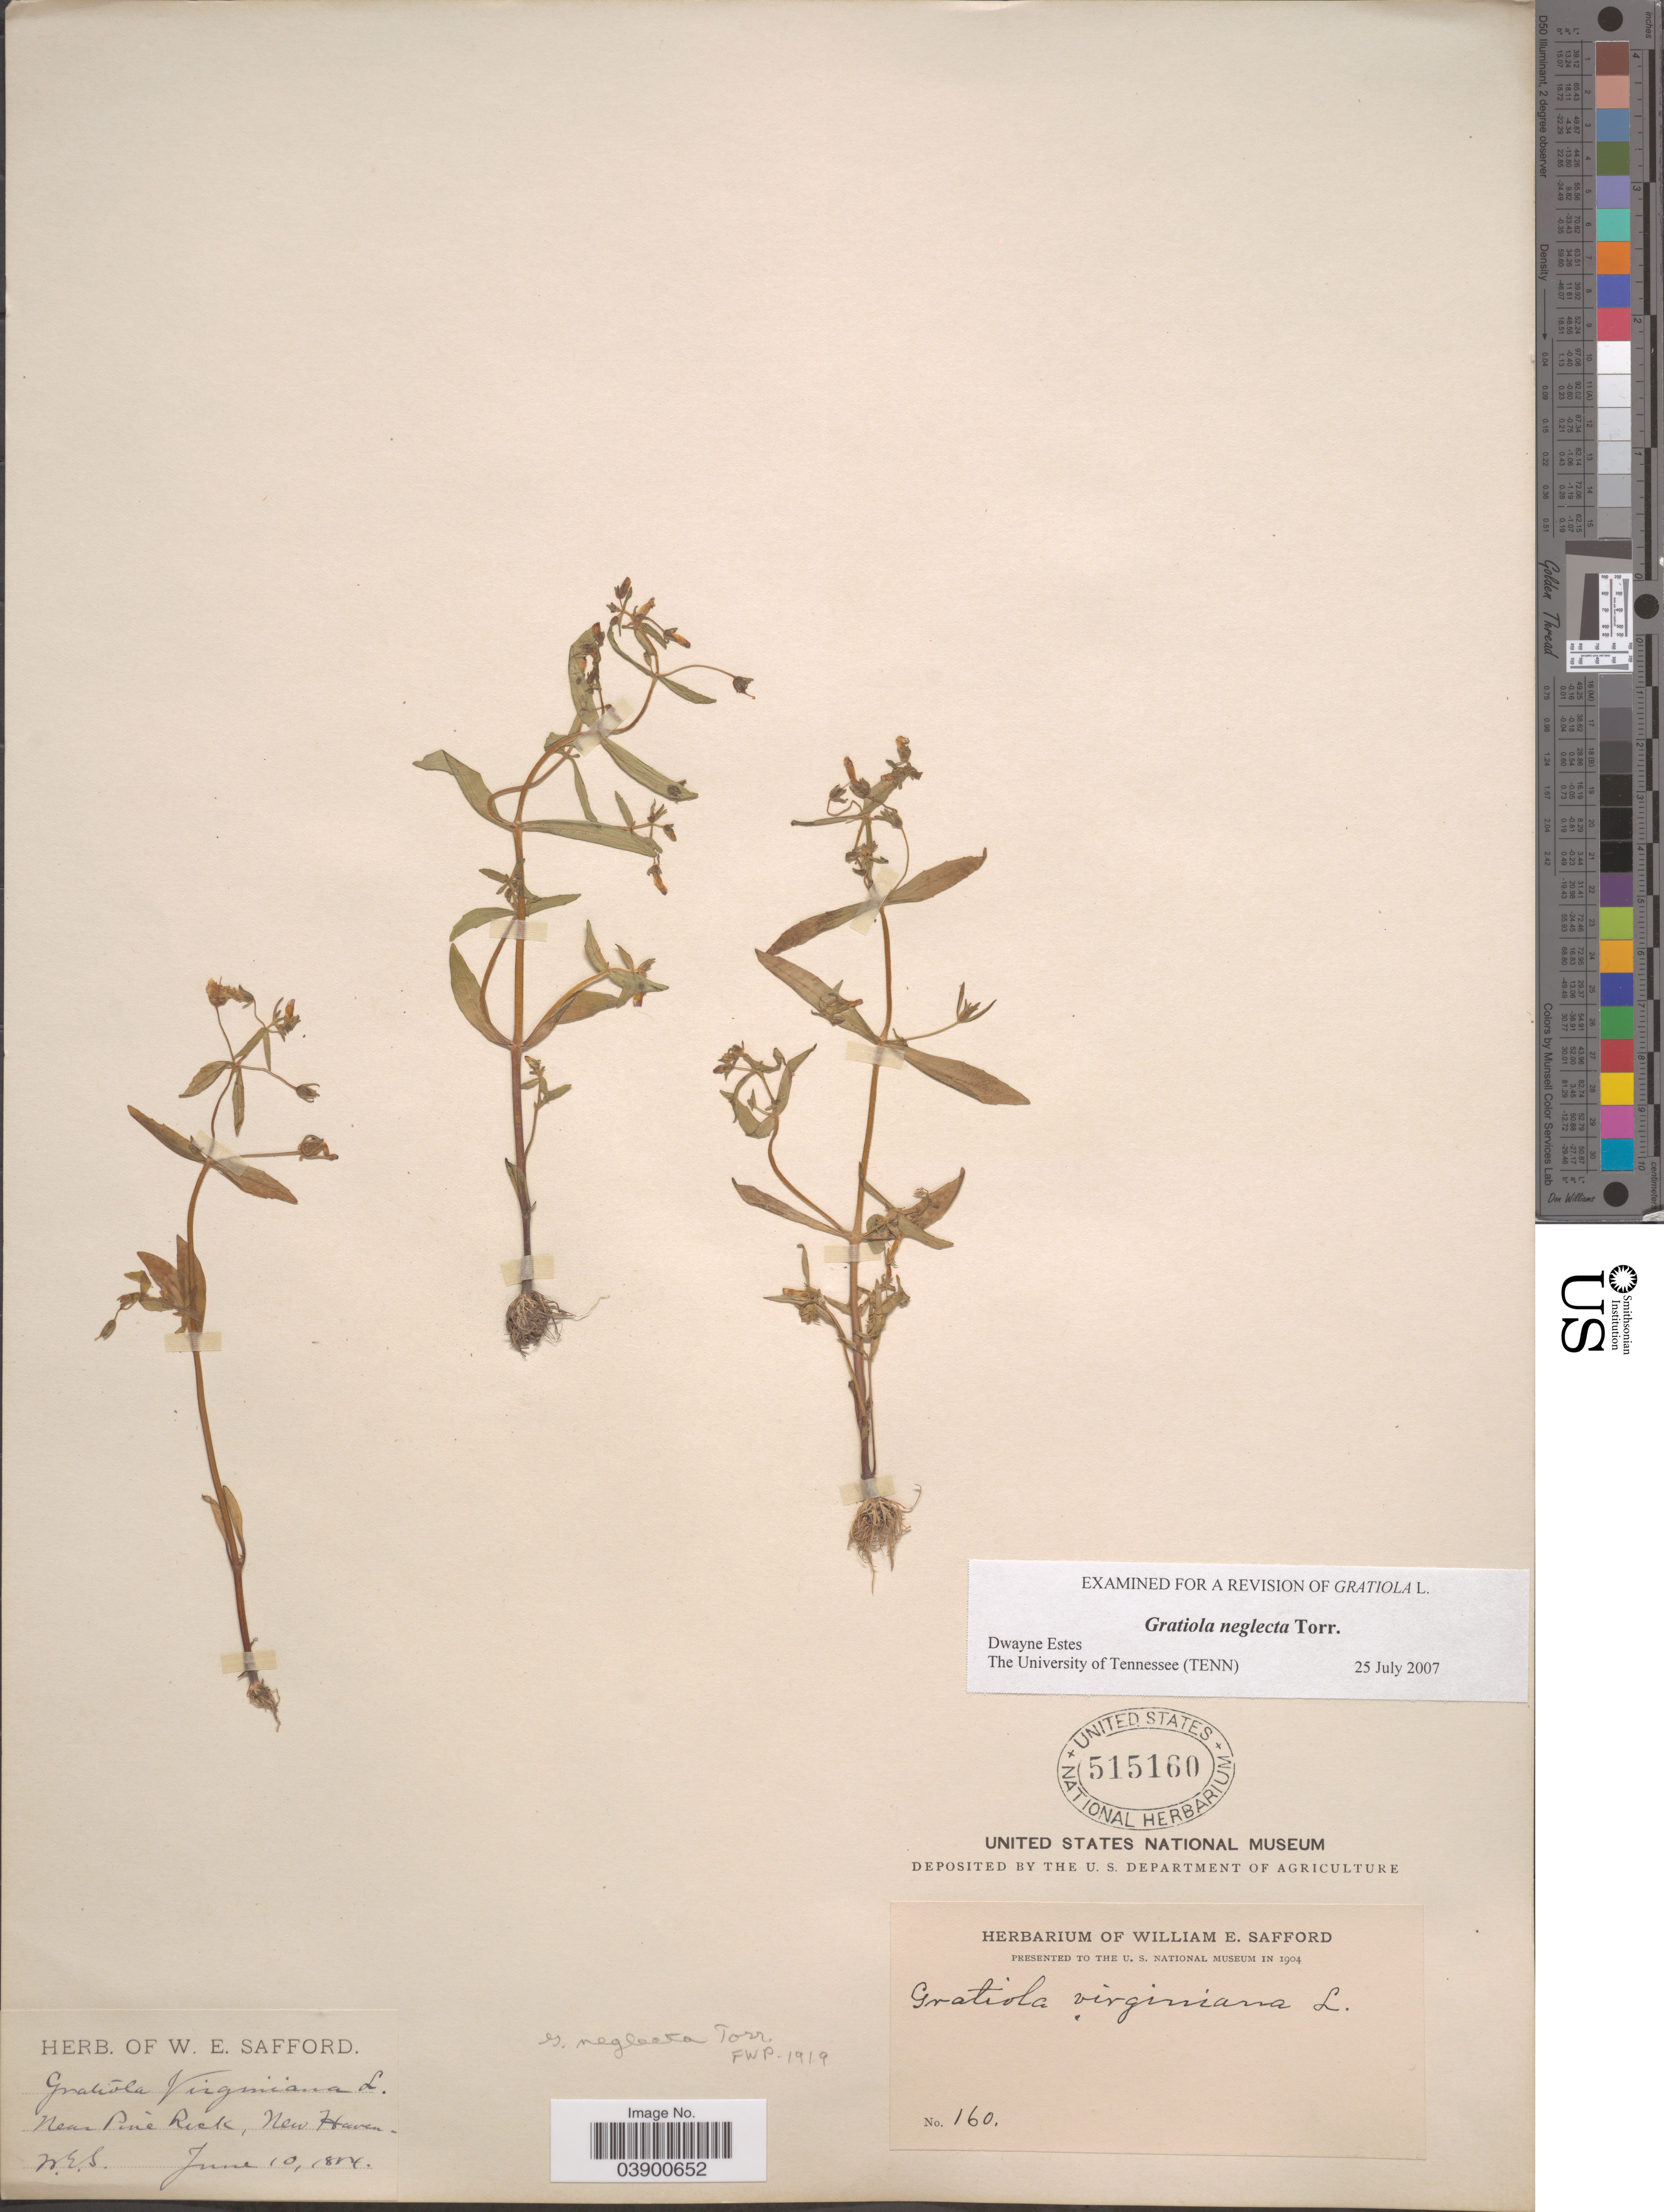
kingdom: Plantae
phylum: Tracheophyta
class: Magnoliopsida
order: Lamiales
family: Plantaginaceae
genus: Gratiola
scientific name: Gratiola neglecta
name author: Torr.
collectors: W. E. Safford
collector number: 160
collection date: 1884-06-10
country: United States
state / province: New Hampshire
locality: Near Pine Creek.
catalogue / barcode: US 515160